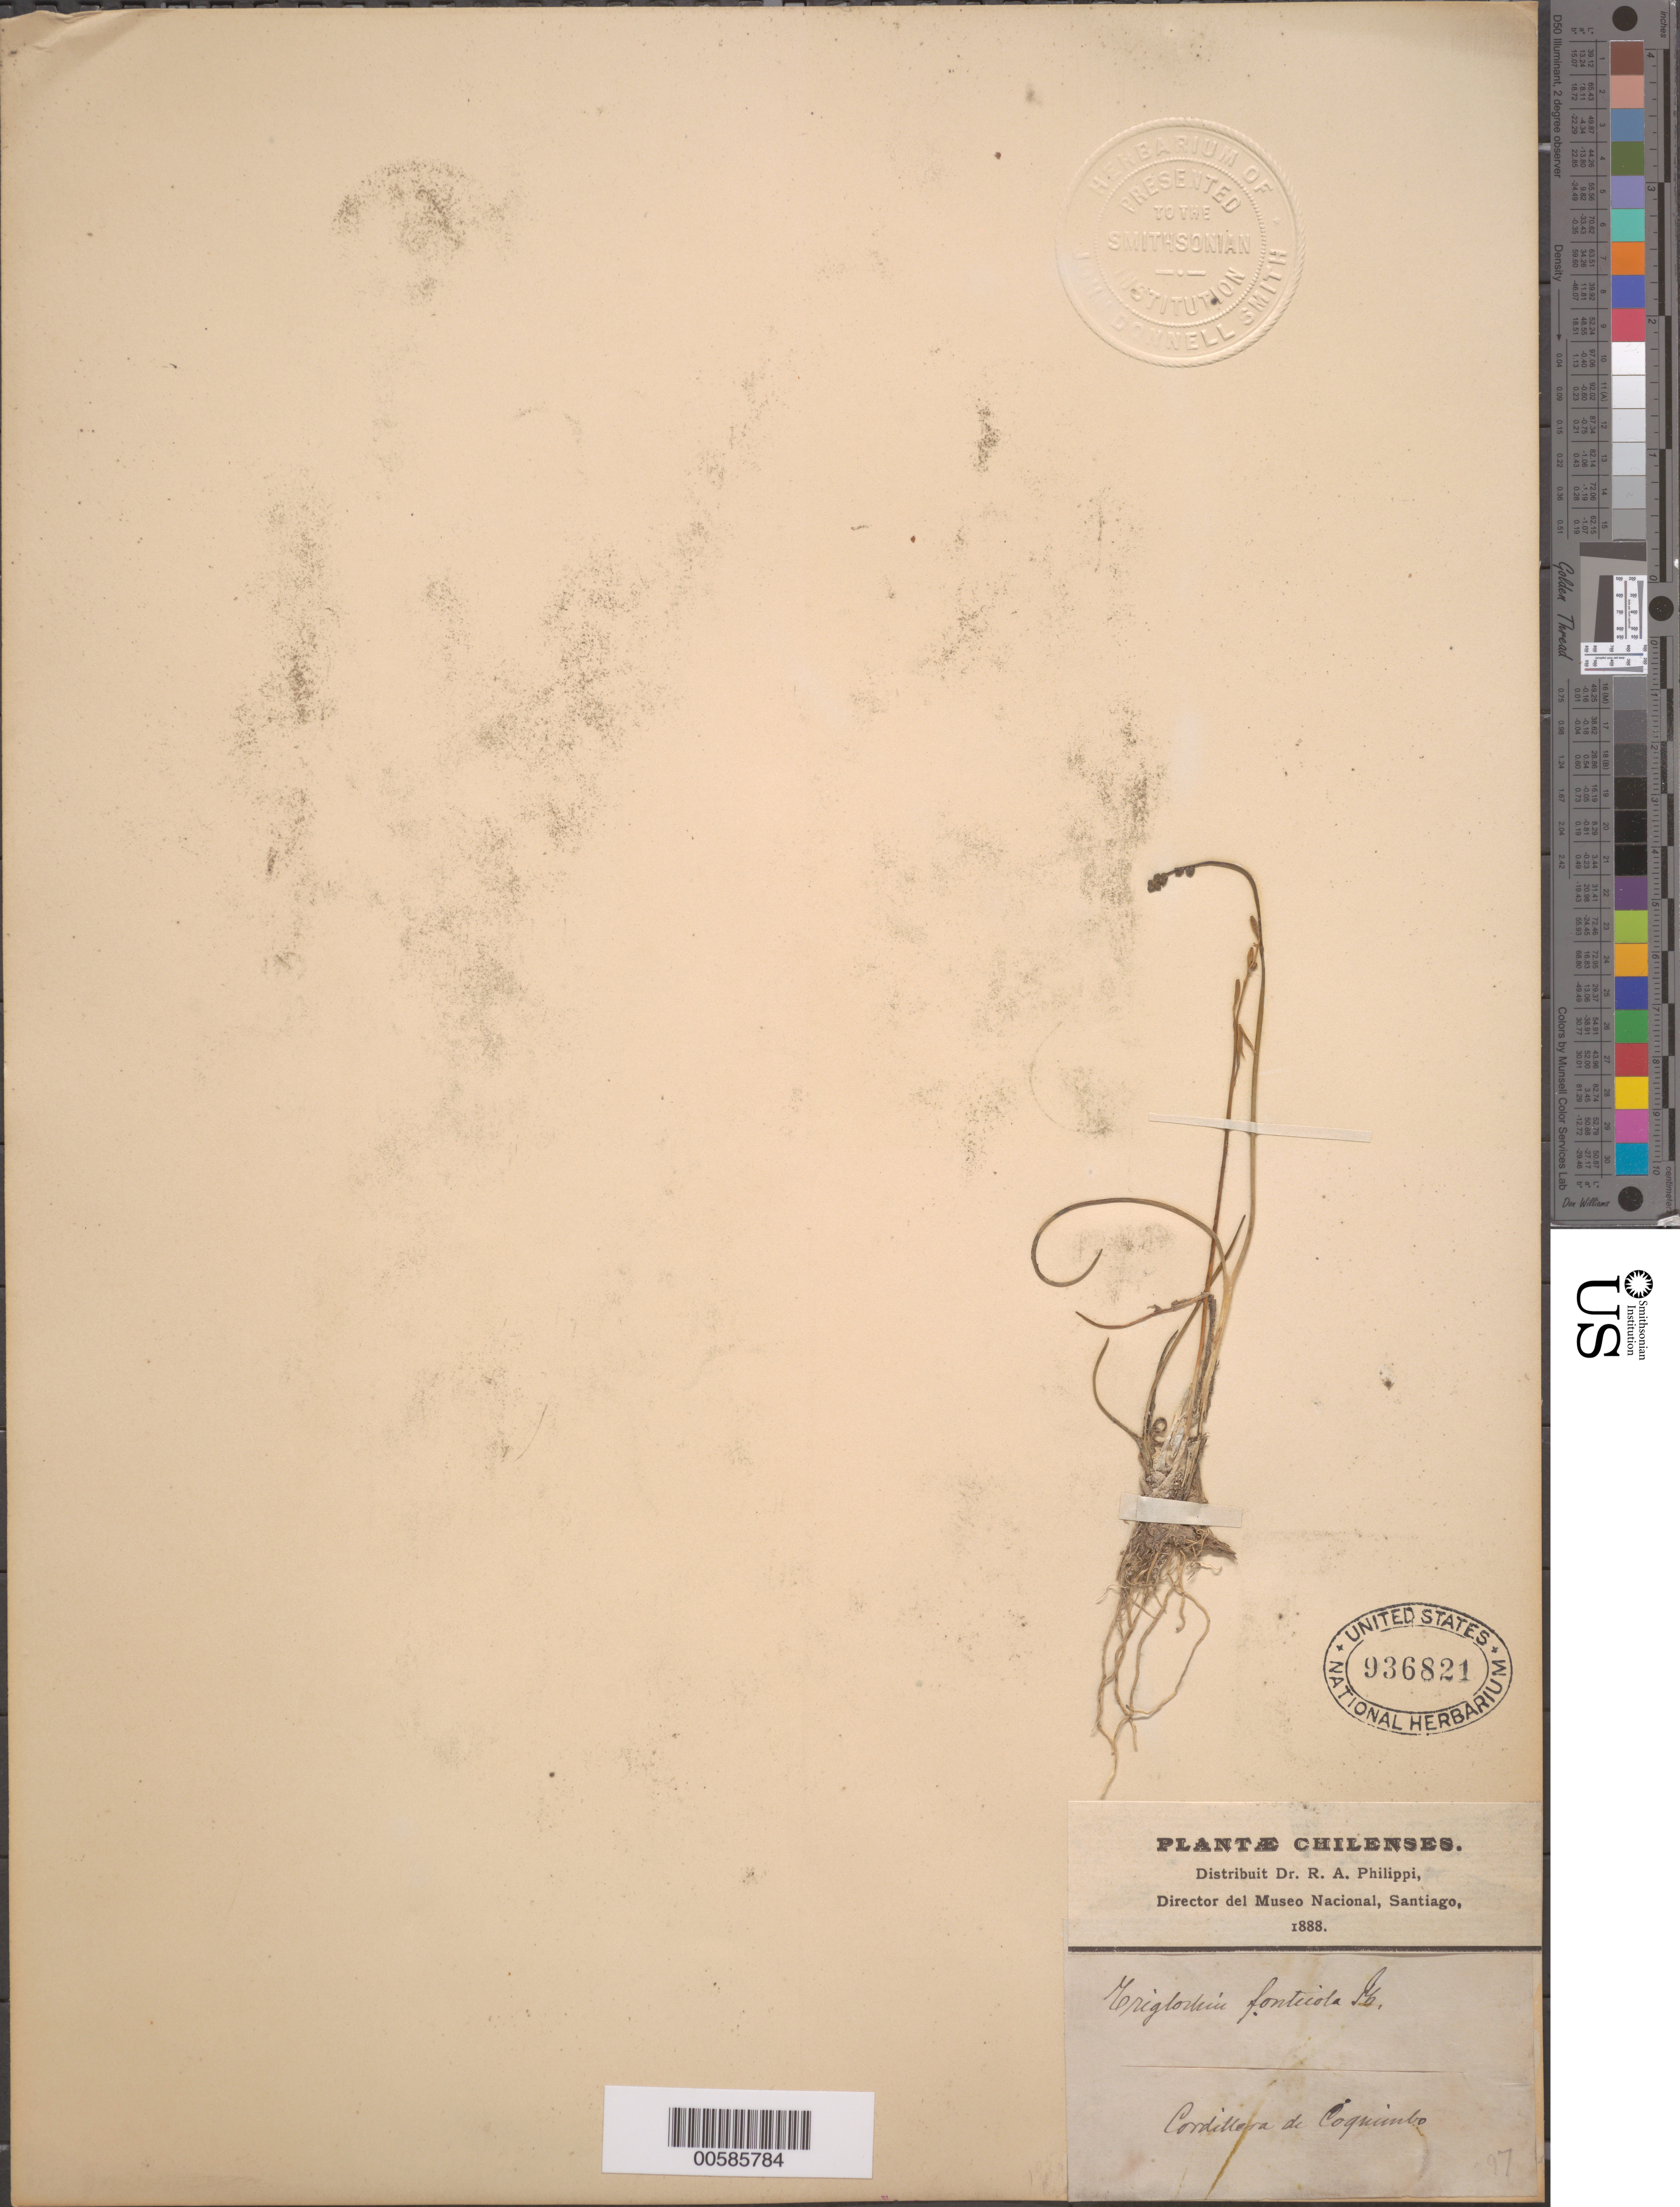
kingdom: Plantae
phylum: Tracheophyta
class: Liliopsida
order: Alismatales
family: Juncaginaceae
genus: Triglochin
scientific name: Triglochin fonticola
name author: Phil.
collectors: R. A. Philippi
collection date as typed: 1888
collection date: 1888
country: Chile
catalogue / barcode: US 936821